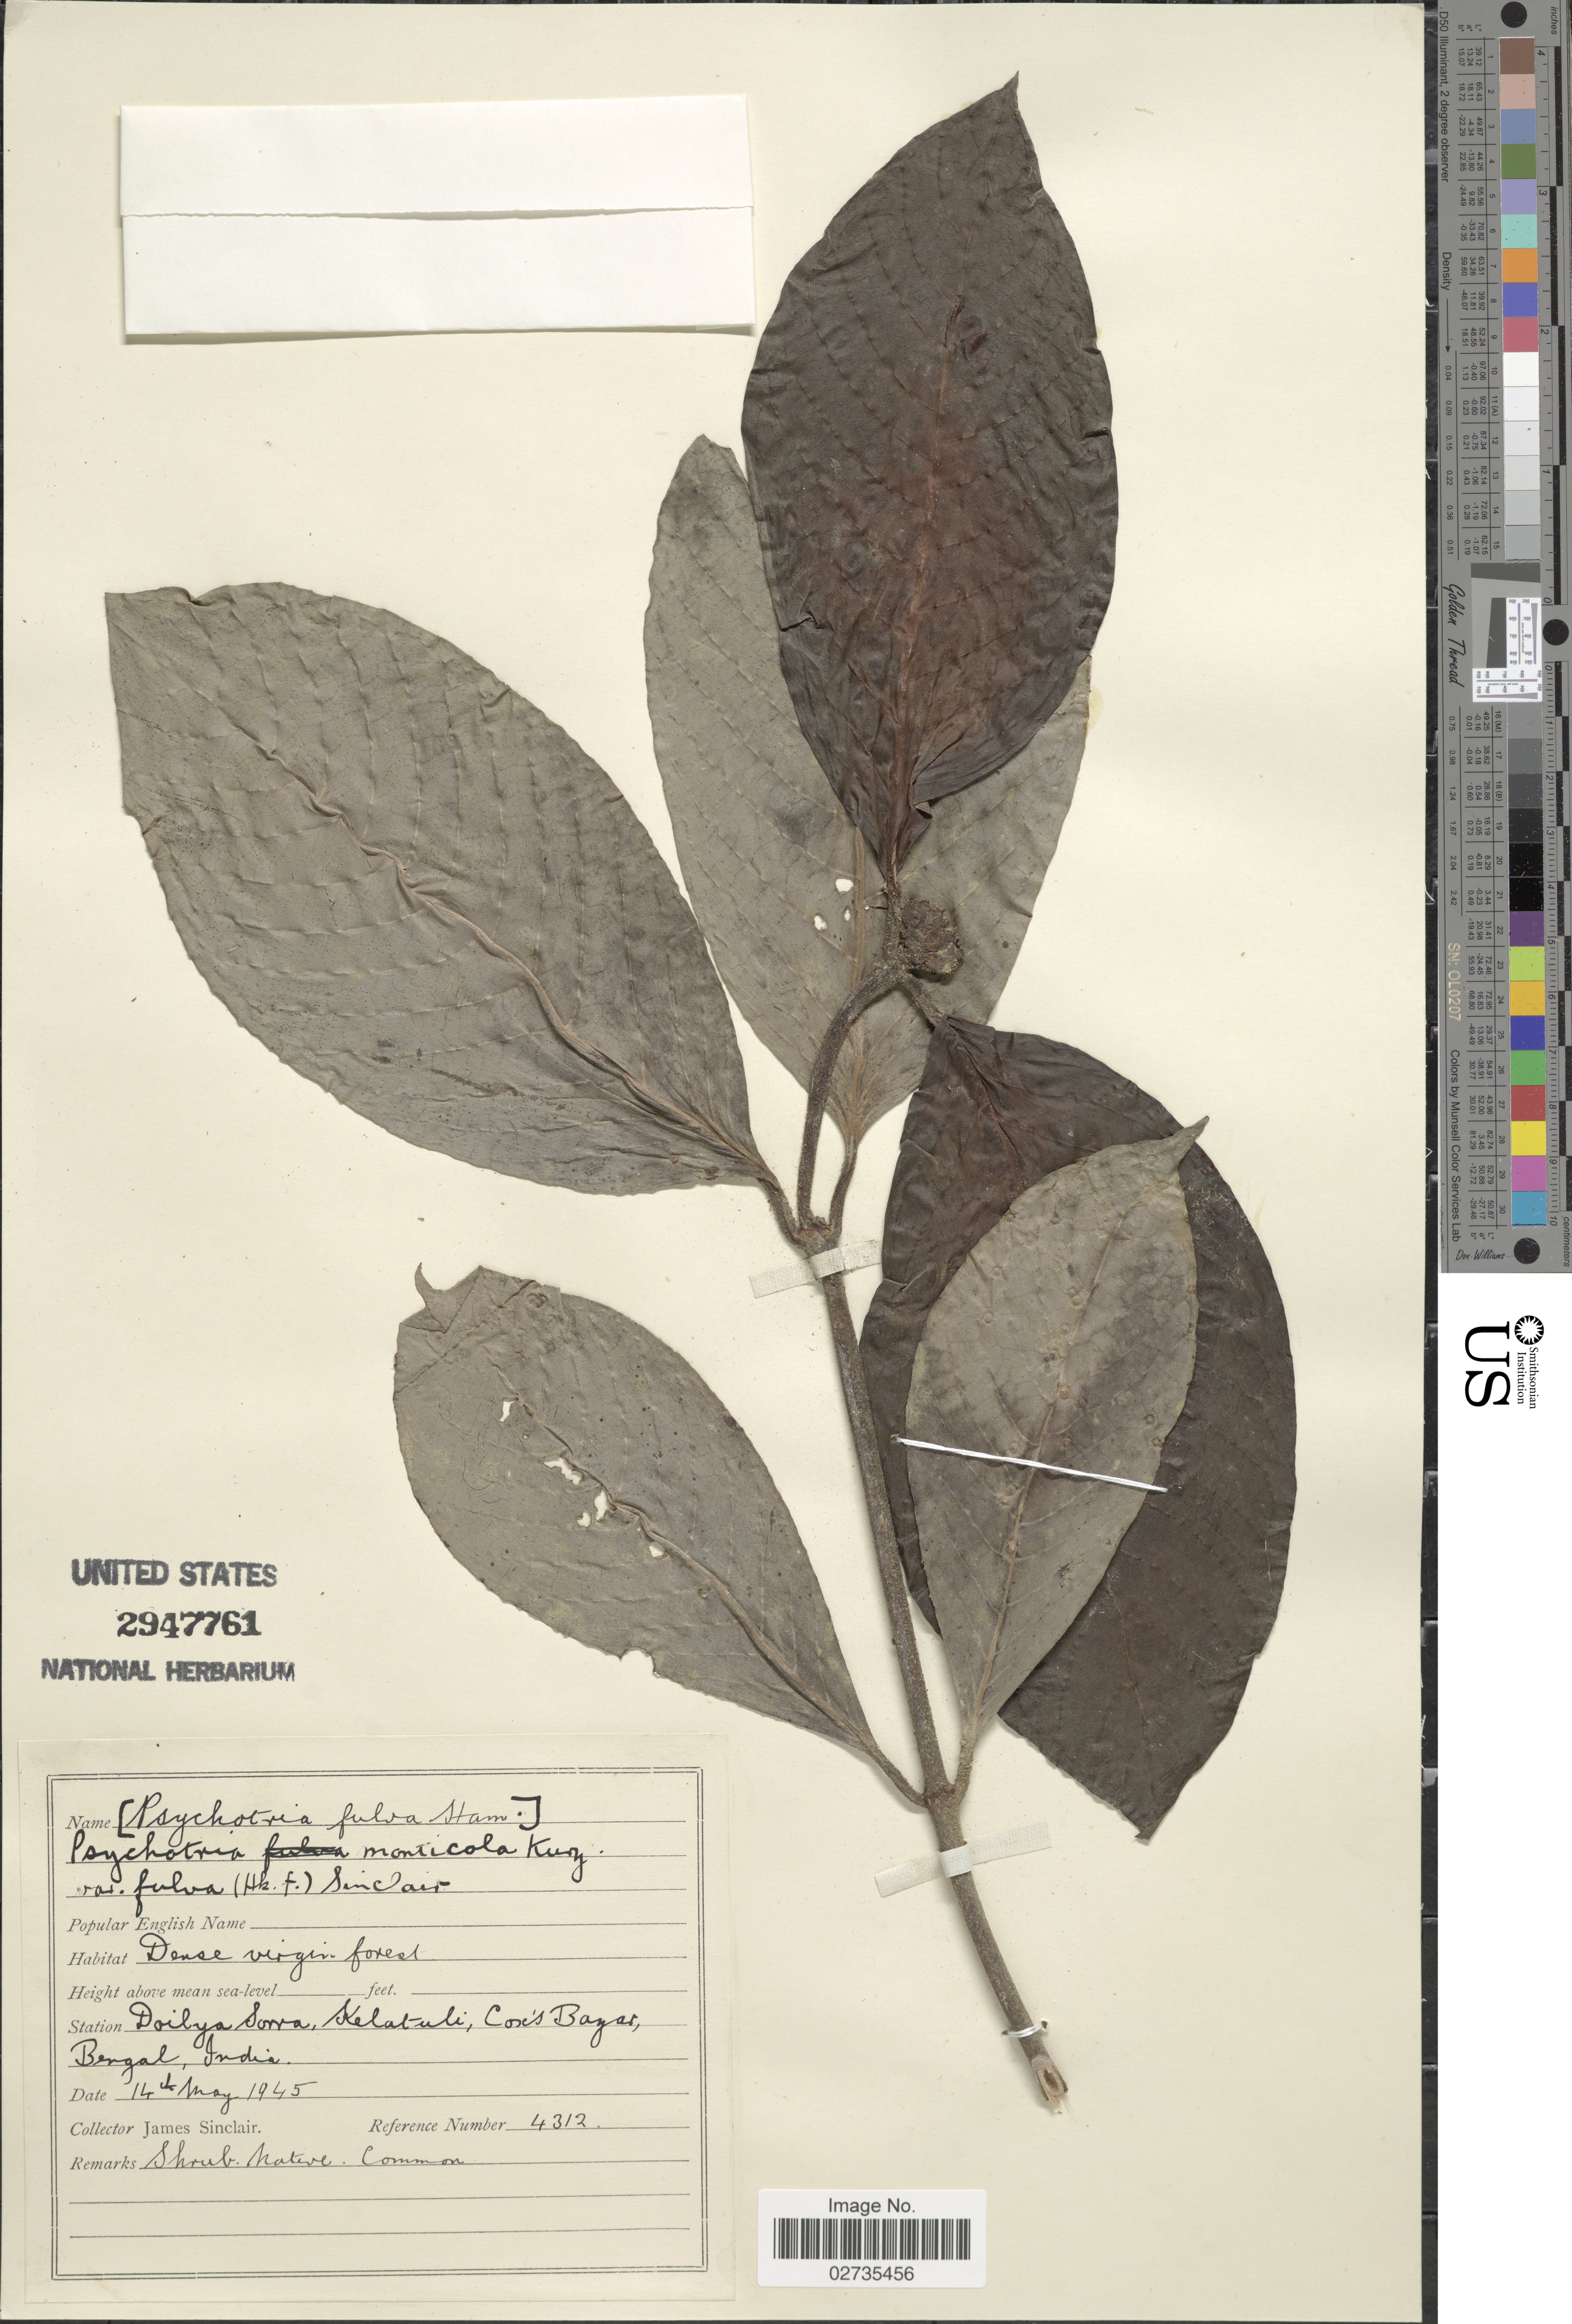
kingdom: Plantae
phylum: Tracheophyta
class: Magnoliopsida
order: Gentianales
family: Rubiaceae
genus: Psychotria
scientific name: Psychotria monticola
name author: Kurz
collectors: J. Sinclair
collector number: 4312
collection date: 1945-05-14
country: Bangladesh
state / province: Chittagong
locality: Doilya Sorra, Kelatuli, Cox's Bazar, Bengal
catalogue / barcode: US 2947761